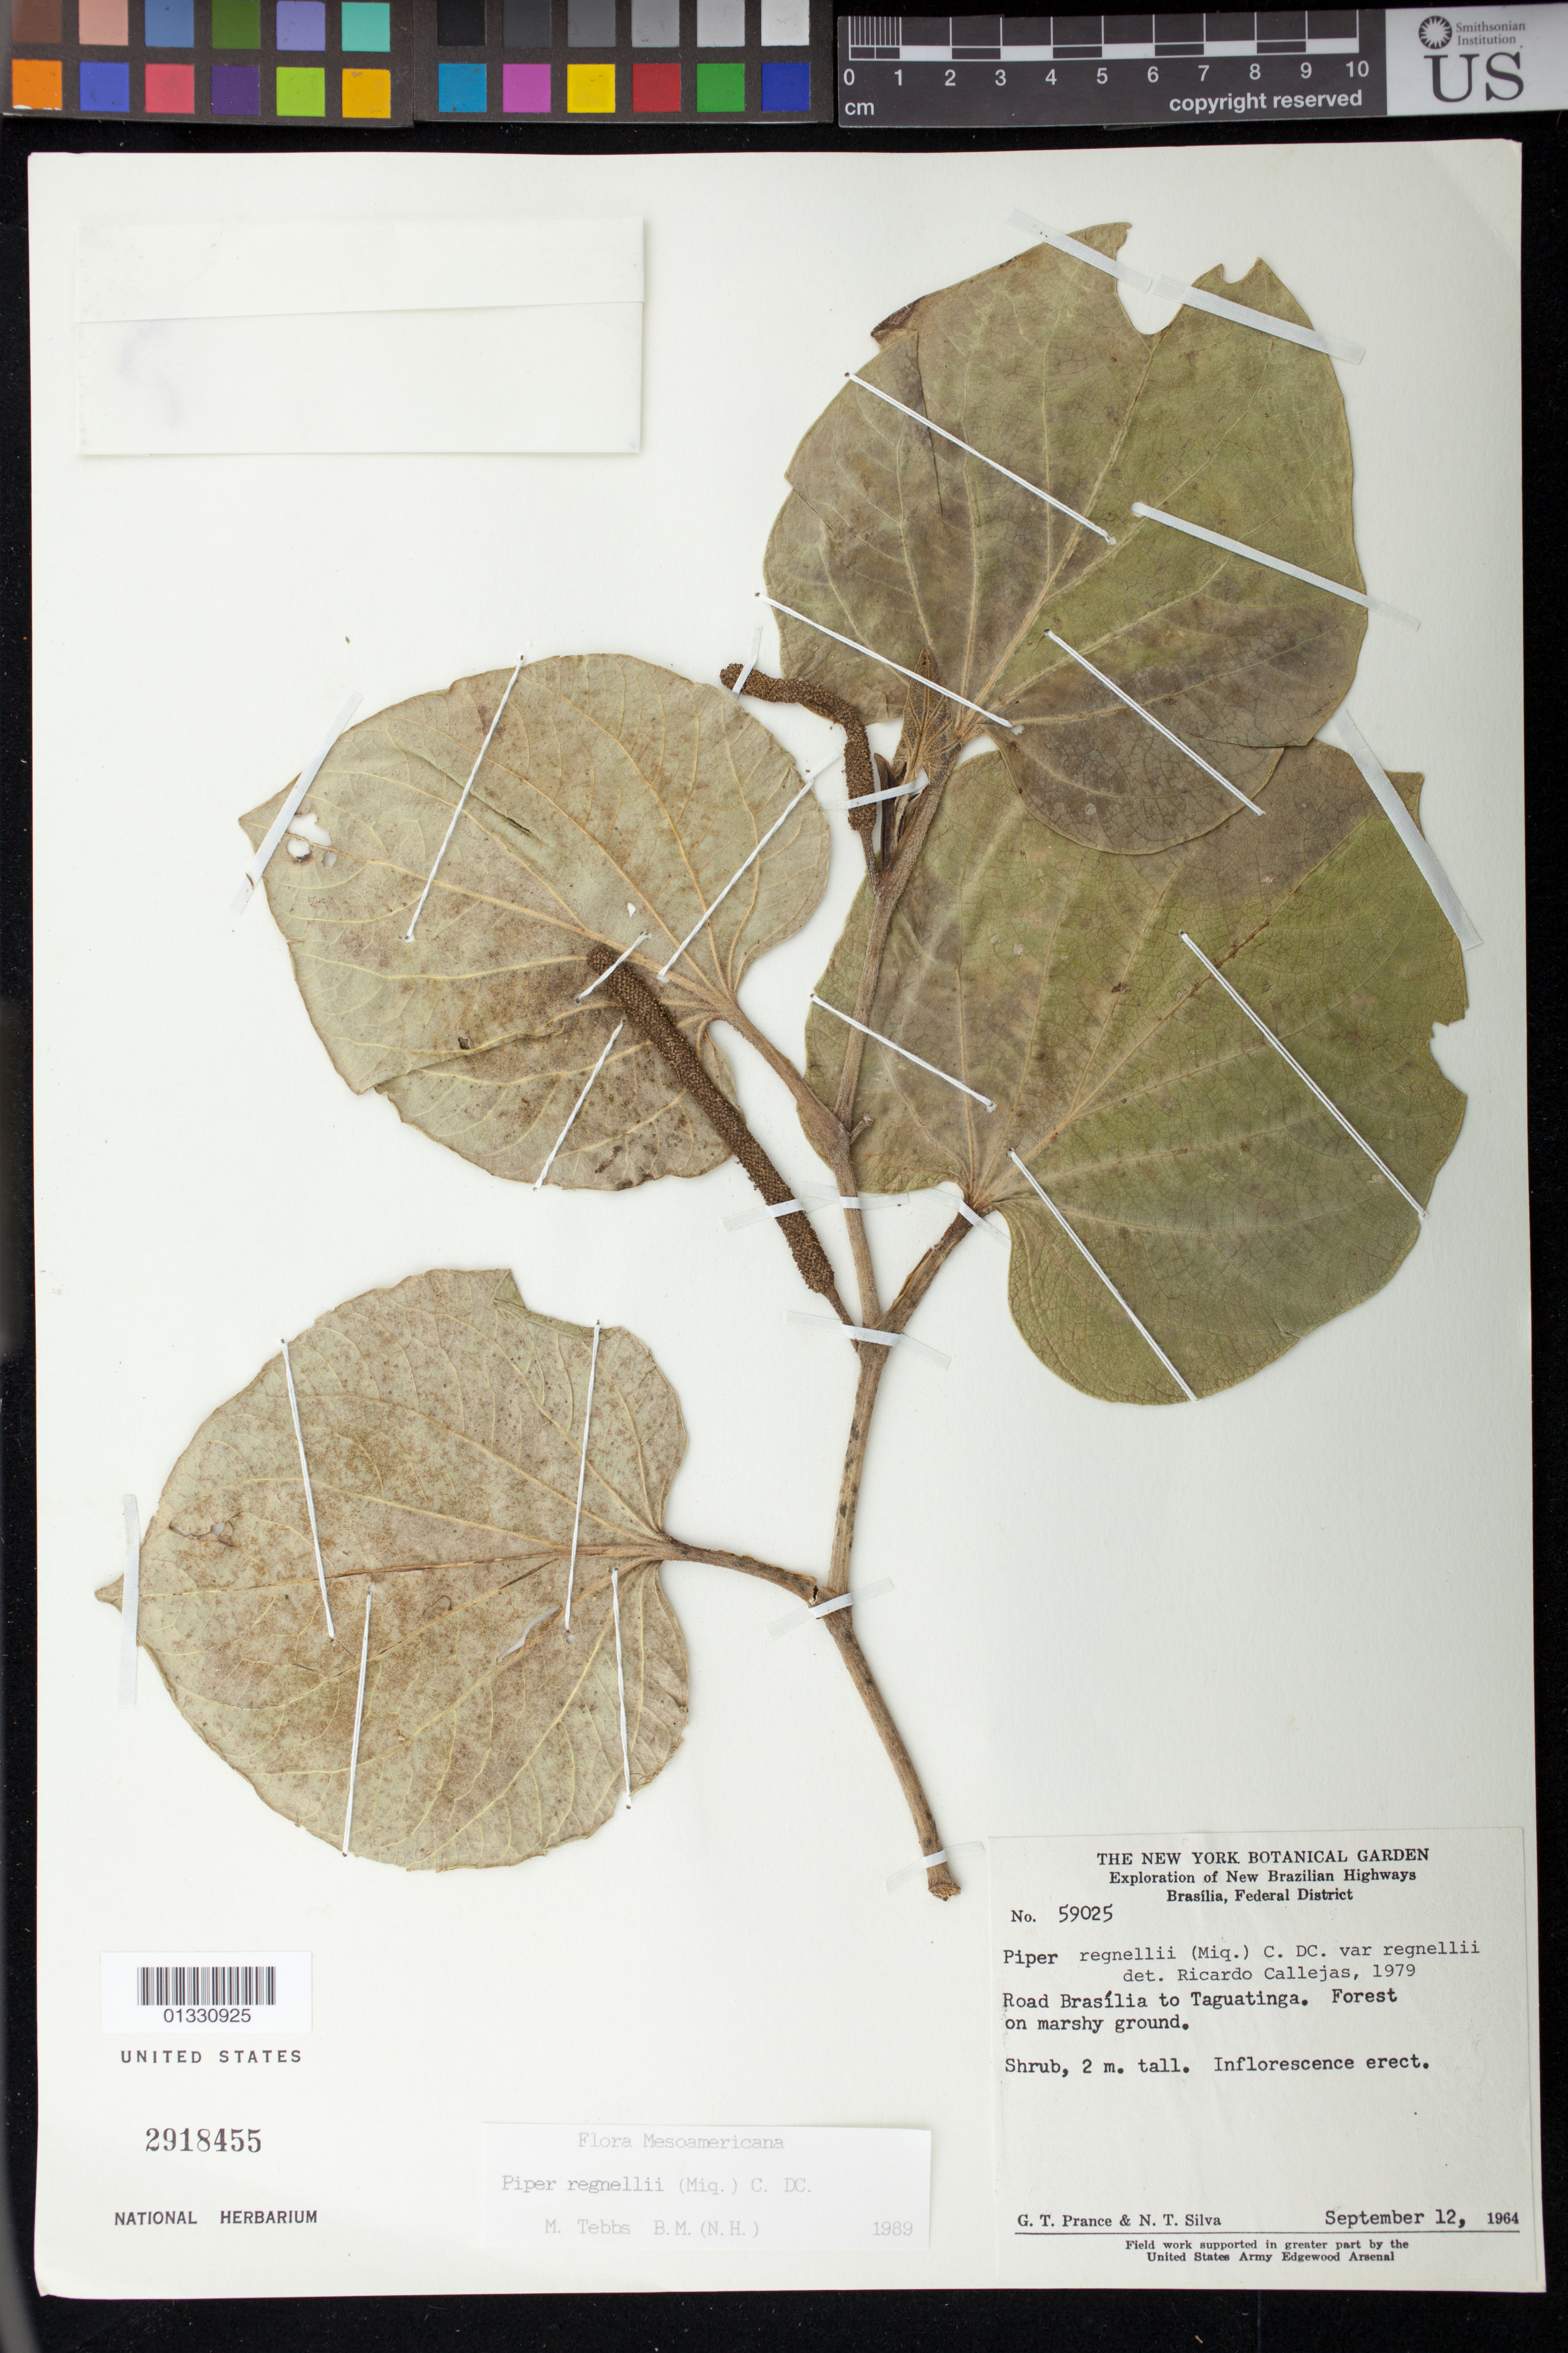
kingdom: Plantae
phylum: Tracheophyta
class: Magnoliopsida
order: Piperales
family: Piperaceae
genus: Piper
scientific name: Piper regnellii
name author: (Miq.) C. DC.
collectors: G. T. Prance & N. T. Silva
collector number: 59025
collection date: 1964-09-12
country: Brazil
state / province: Distrito Federal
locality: Road Brasília to Taguatinga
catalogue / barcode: US 2918455